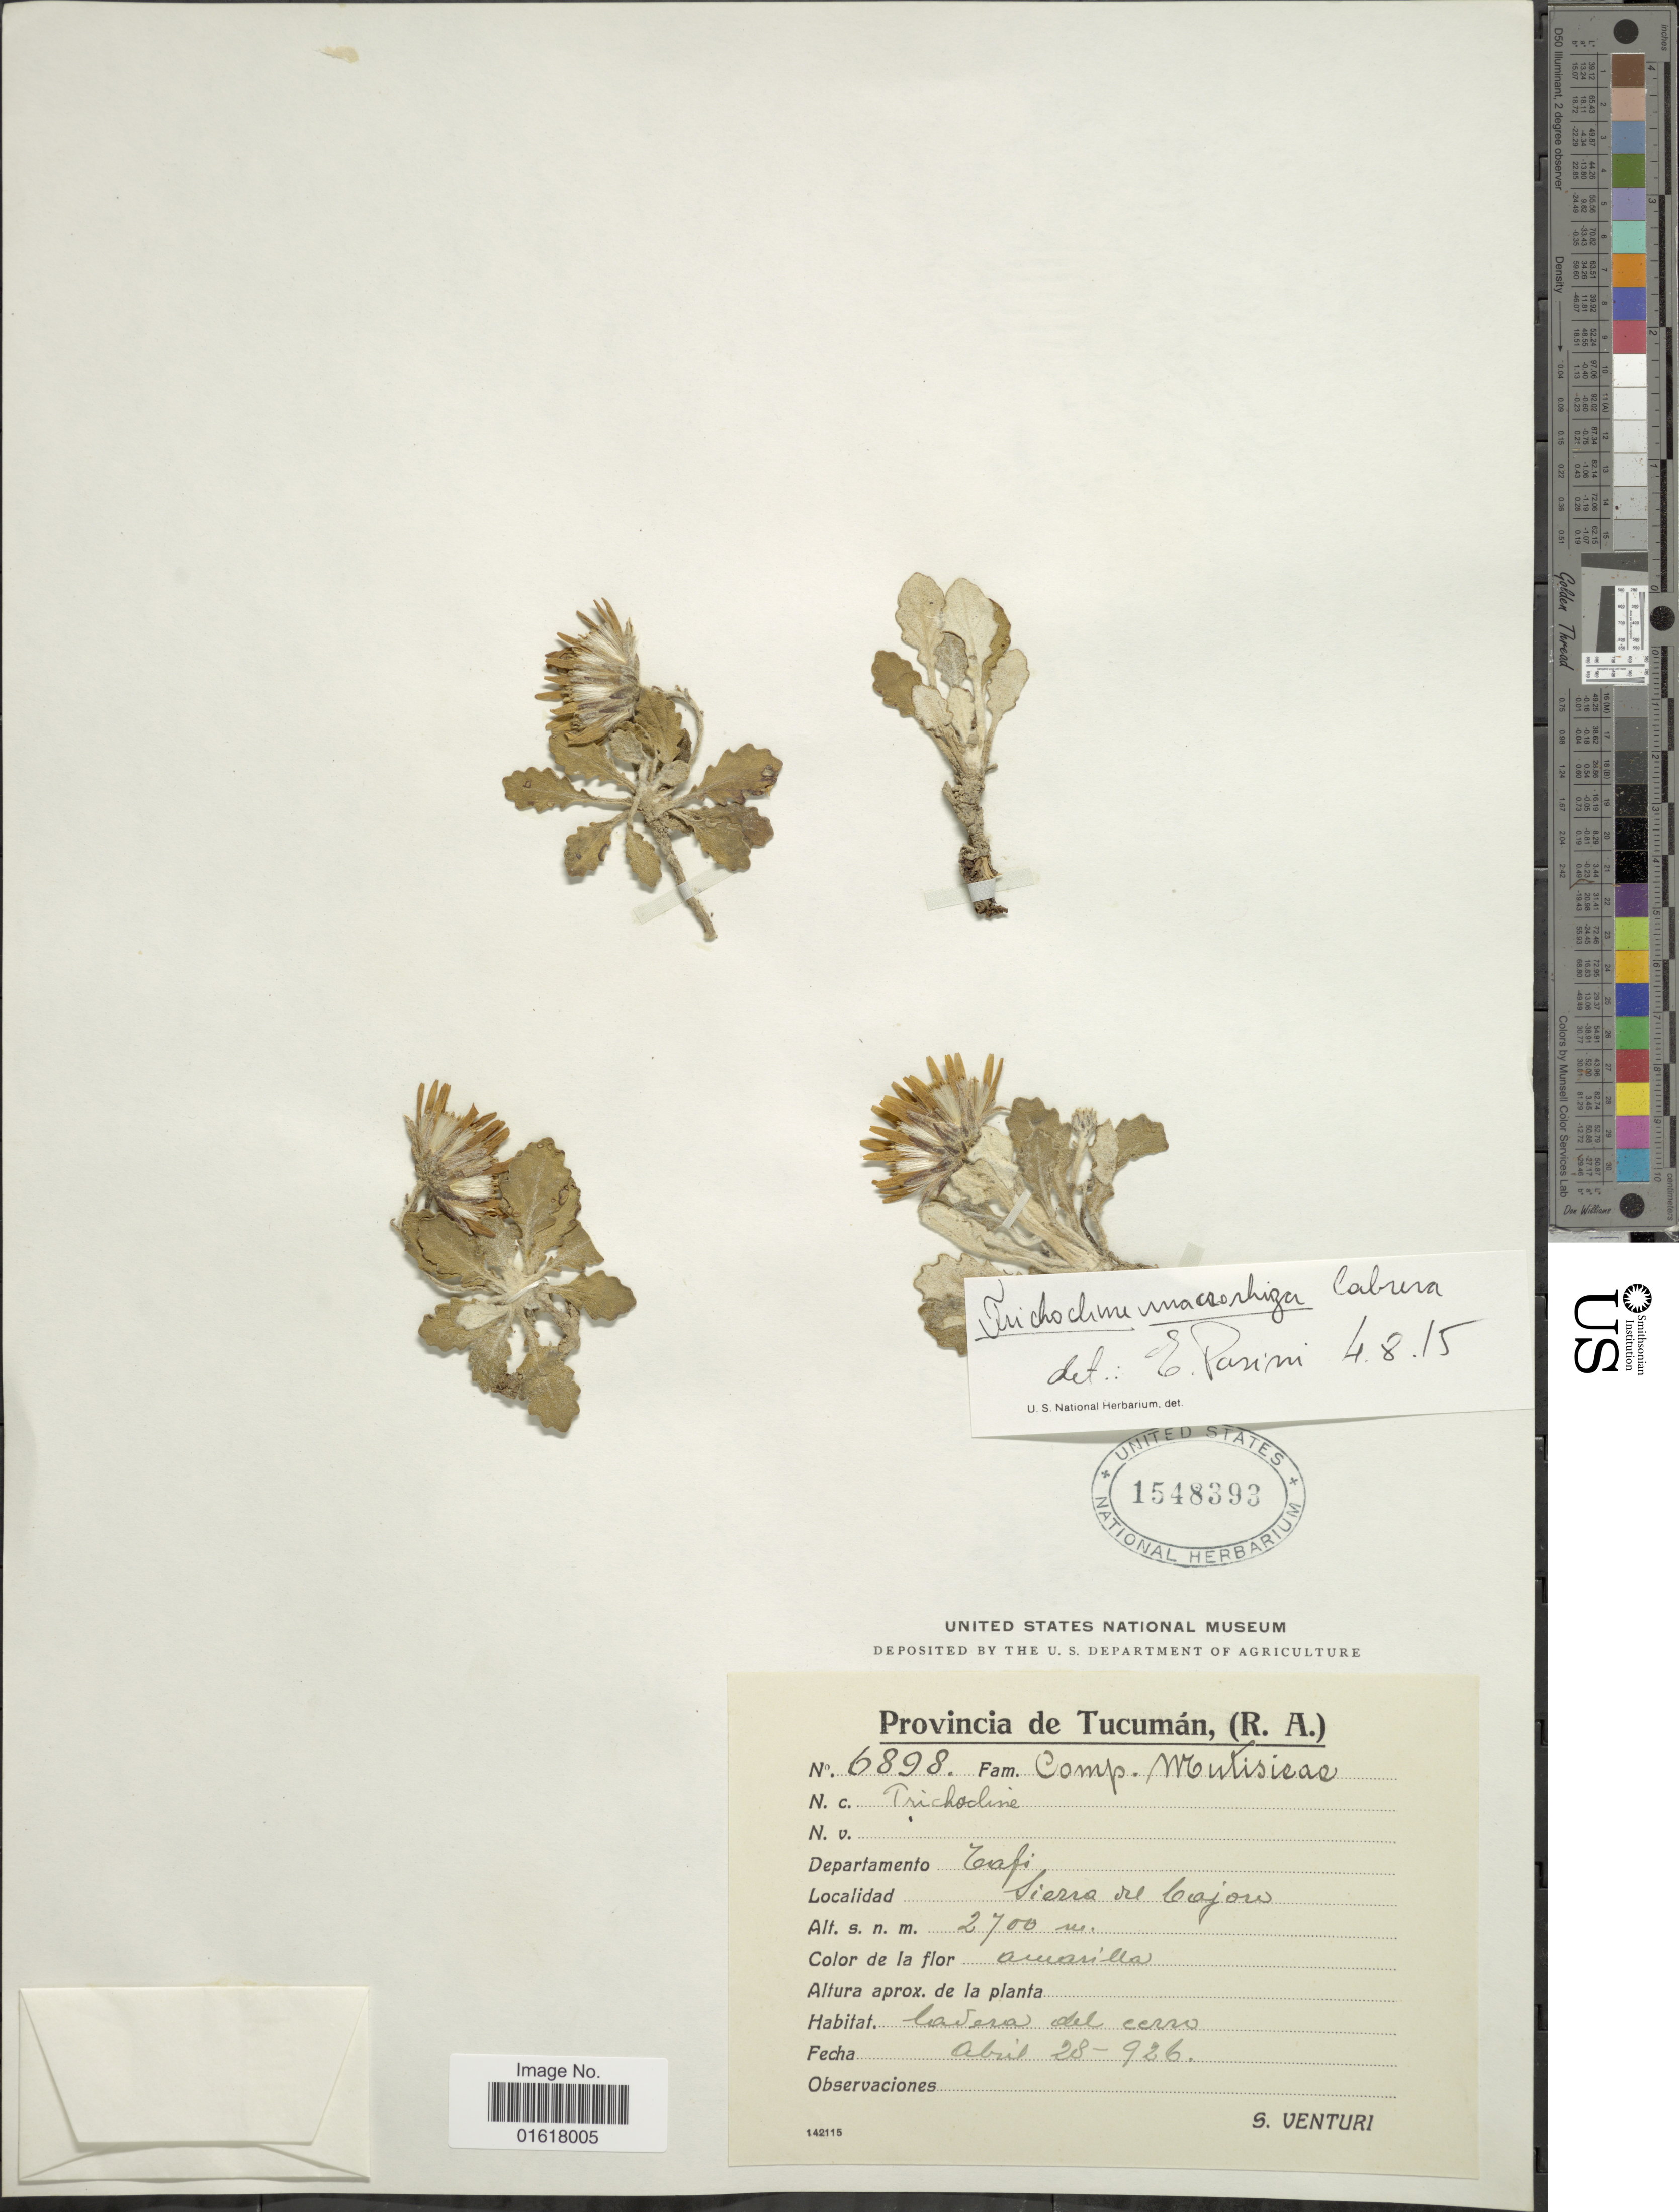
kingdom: Plantae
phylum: Tracheophyta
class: Magnoliopsida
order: Asterales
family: Asteraceae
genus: Trichocline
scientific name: Trichocline macrorhiza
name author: Cabrera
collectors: S. Venturi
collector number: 6898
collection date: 1926-04-28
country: Argentina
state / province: Tucuman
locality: Departamento Tafi. Sierra del Cajow. R.A.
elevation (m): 2700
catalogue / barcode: US 1548393